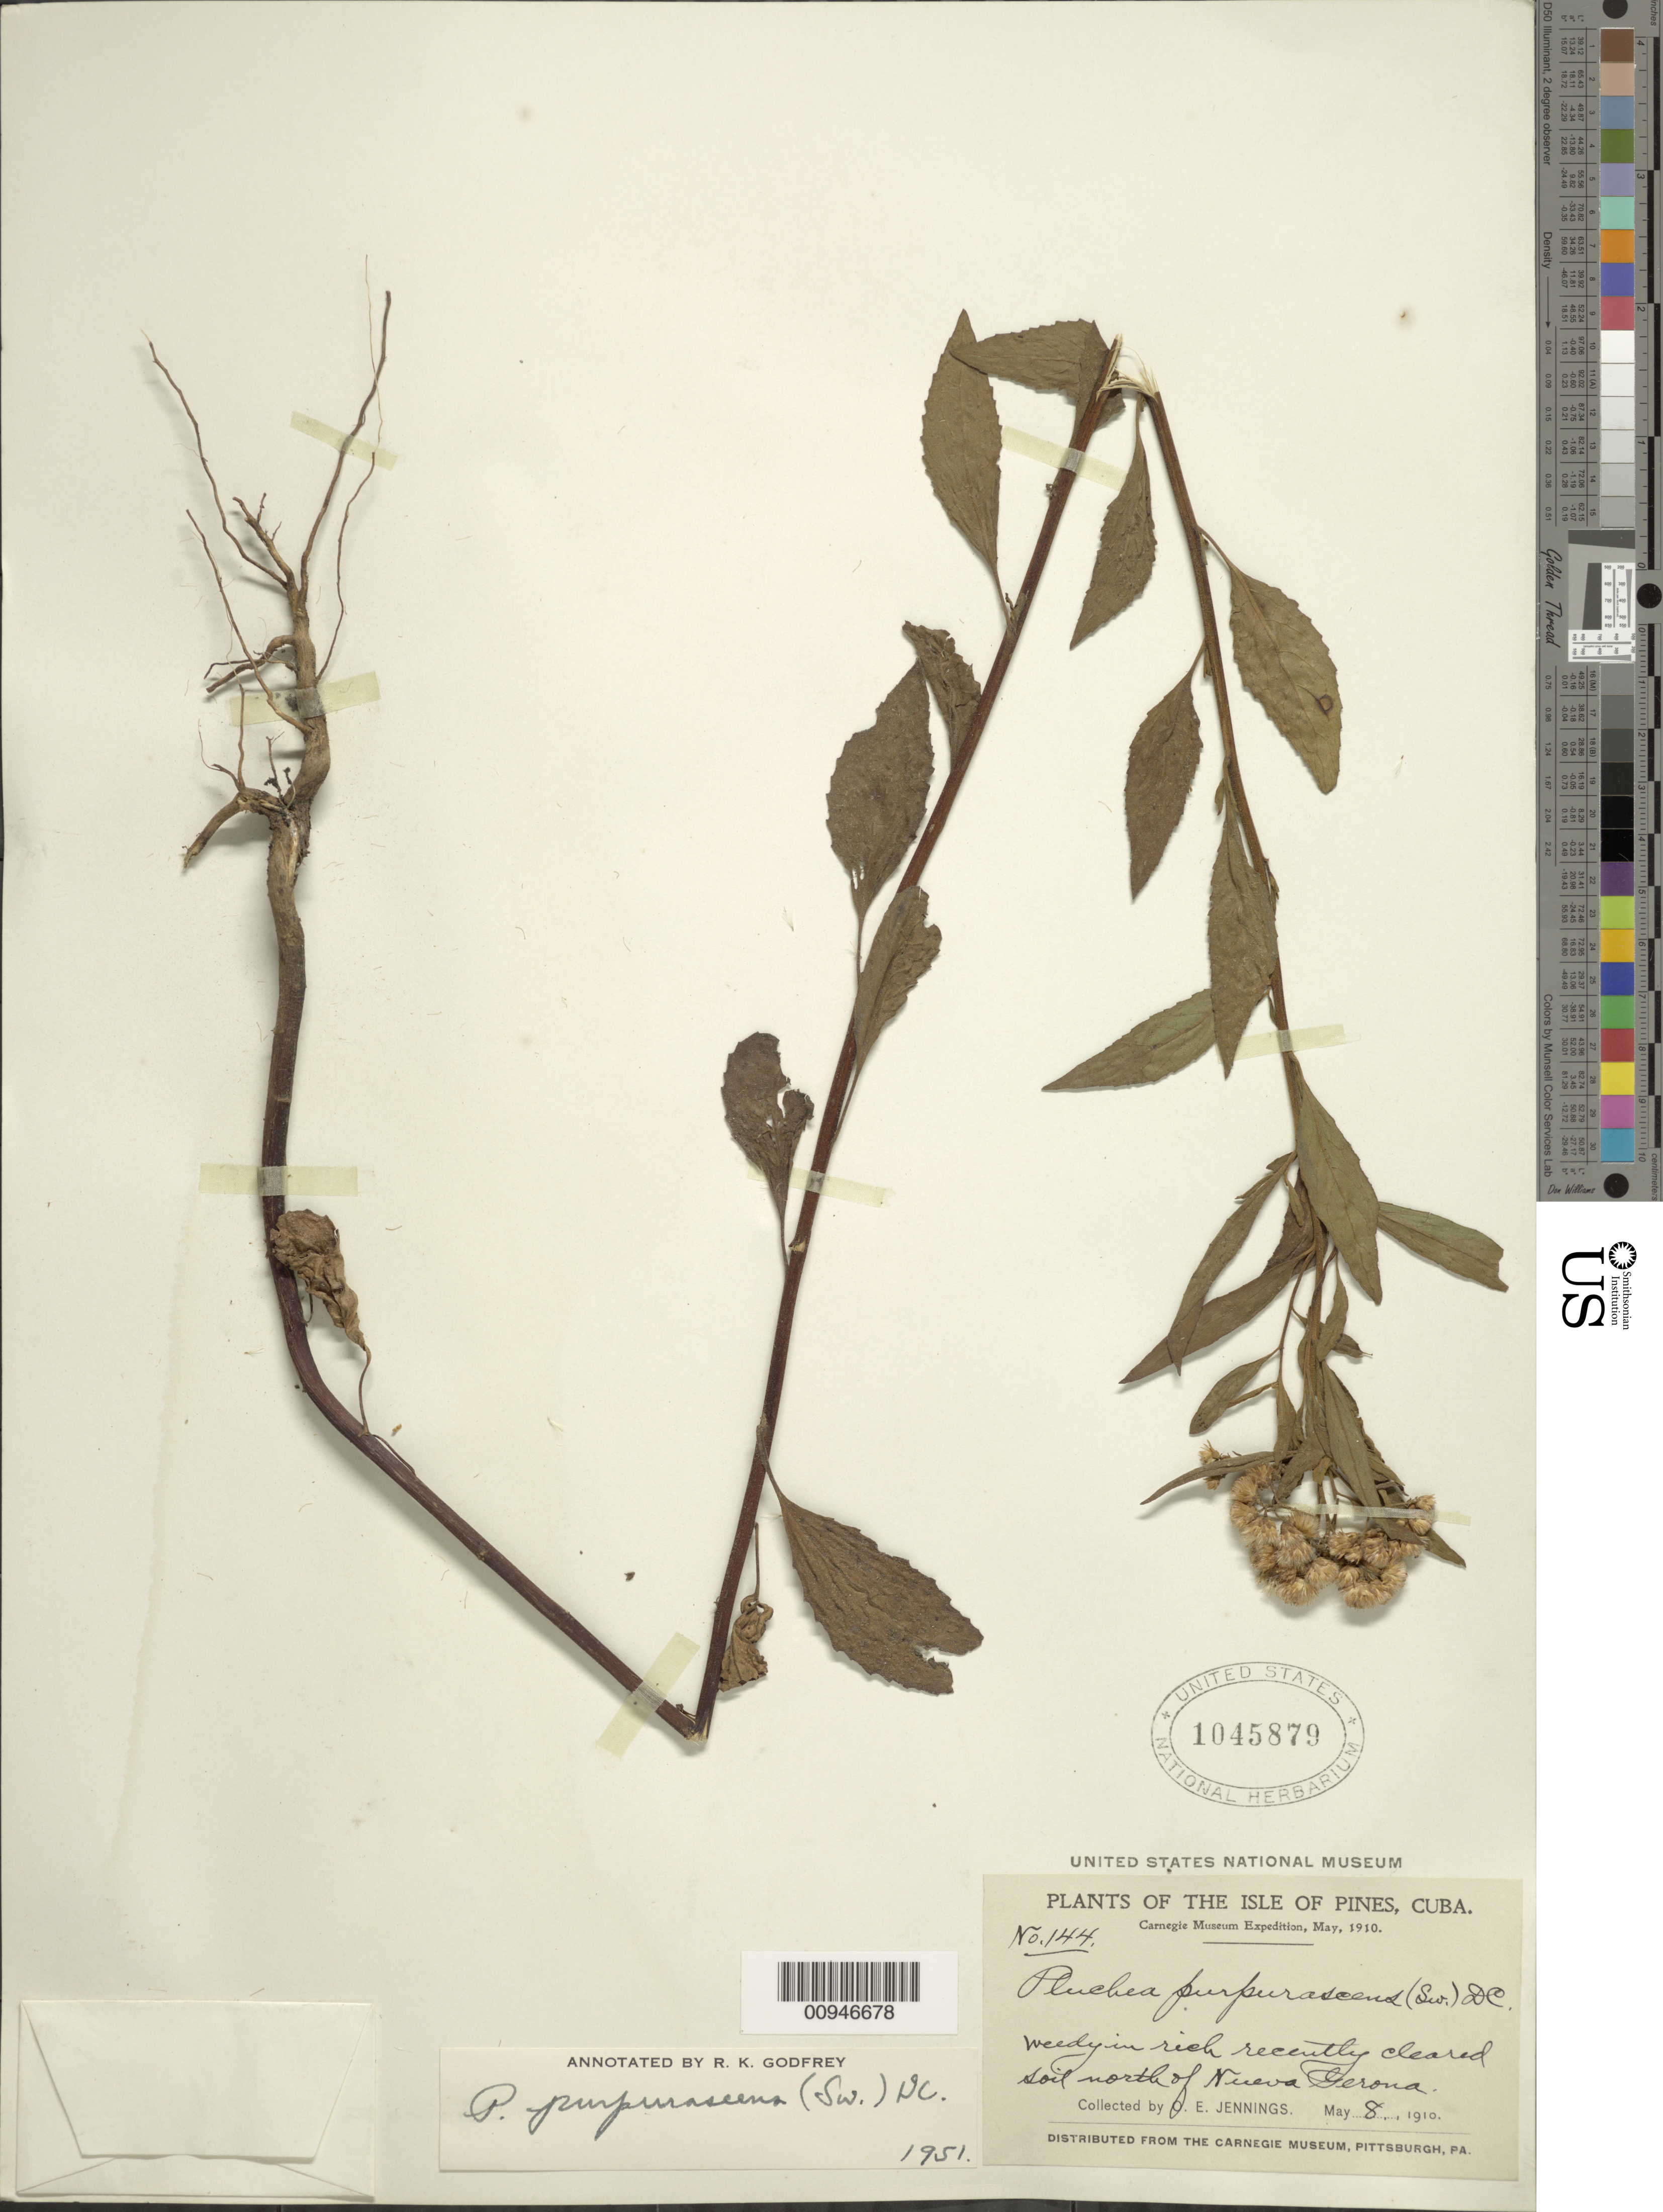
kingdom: Plantae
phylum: Tracheophyta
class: Magnoliopsida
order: Asterales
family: Asteraceae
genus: Pluchea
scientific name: Pluchea odorata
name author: (L.) Cass.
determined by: Godfrey, R. K.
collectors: O. E. Jennings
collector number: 144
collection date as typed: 08 May 1910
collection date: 1910-05-08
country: Cuba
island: Isla de la Juventud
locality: N or Nueva Gerona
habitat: Rich, recently cleared soil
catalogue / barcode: US 1045879